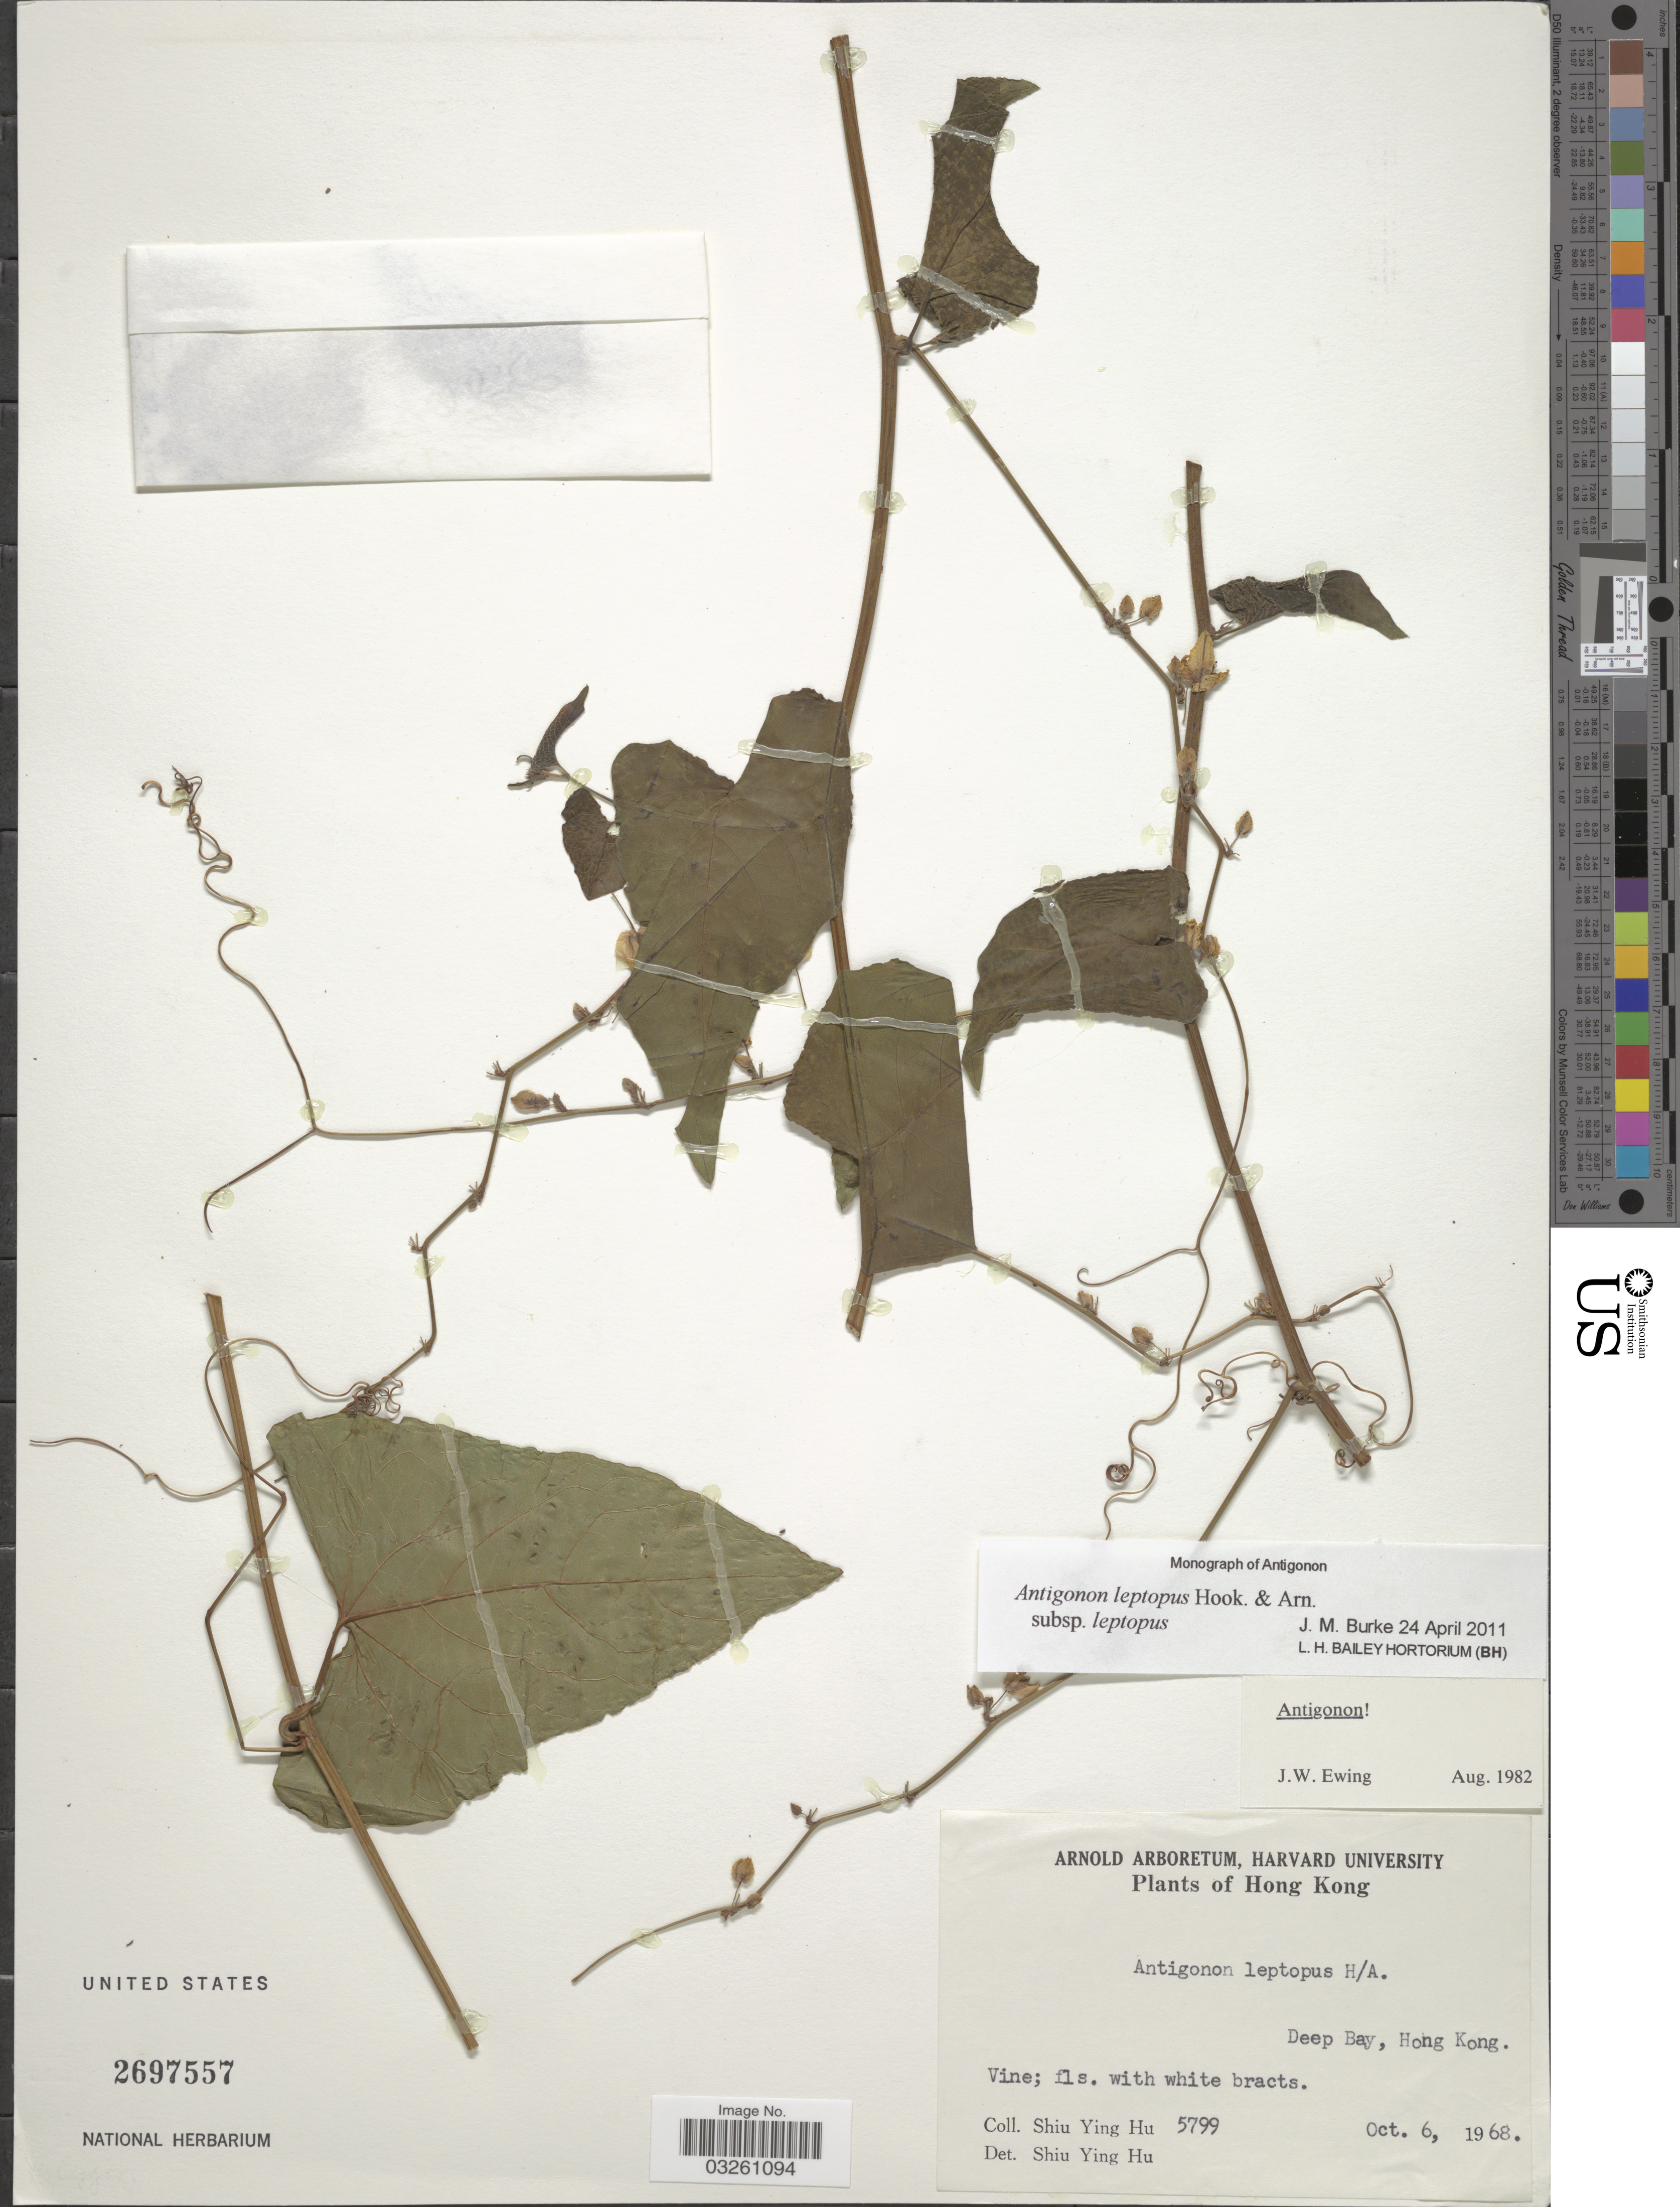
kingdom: Plantae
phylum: Tracheophyta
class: Magnoliopsida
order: Caryophyllales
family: Polygonaceae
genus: Antigonon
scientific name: Antigonon leptopus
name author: Hook. & Arn.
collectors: S. Y. Hu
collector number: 5799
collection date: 1968-10-06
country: China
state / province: Hong Kong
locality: Deep Bay, Hong Kong.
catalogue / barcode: US 2697557